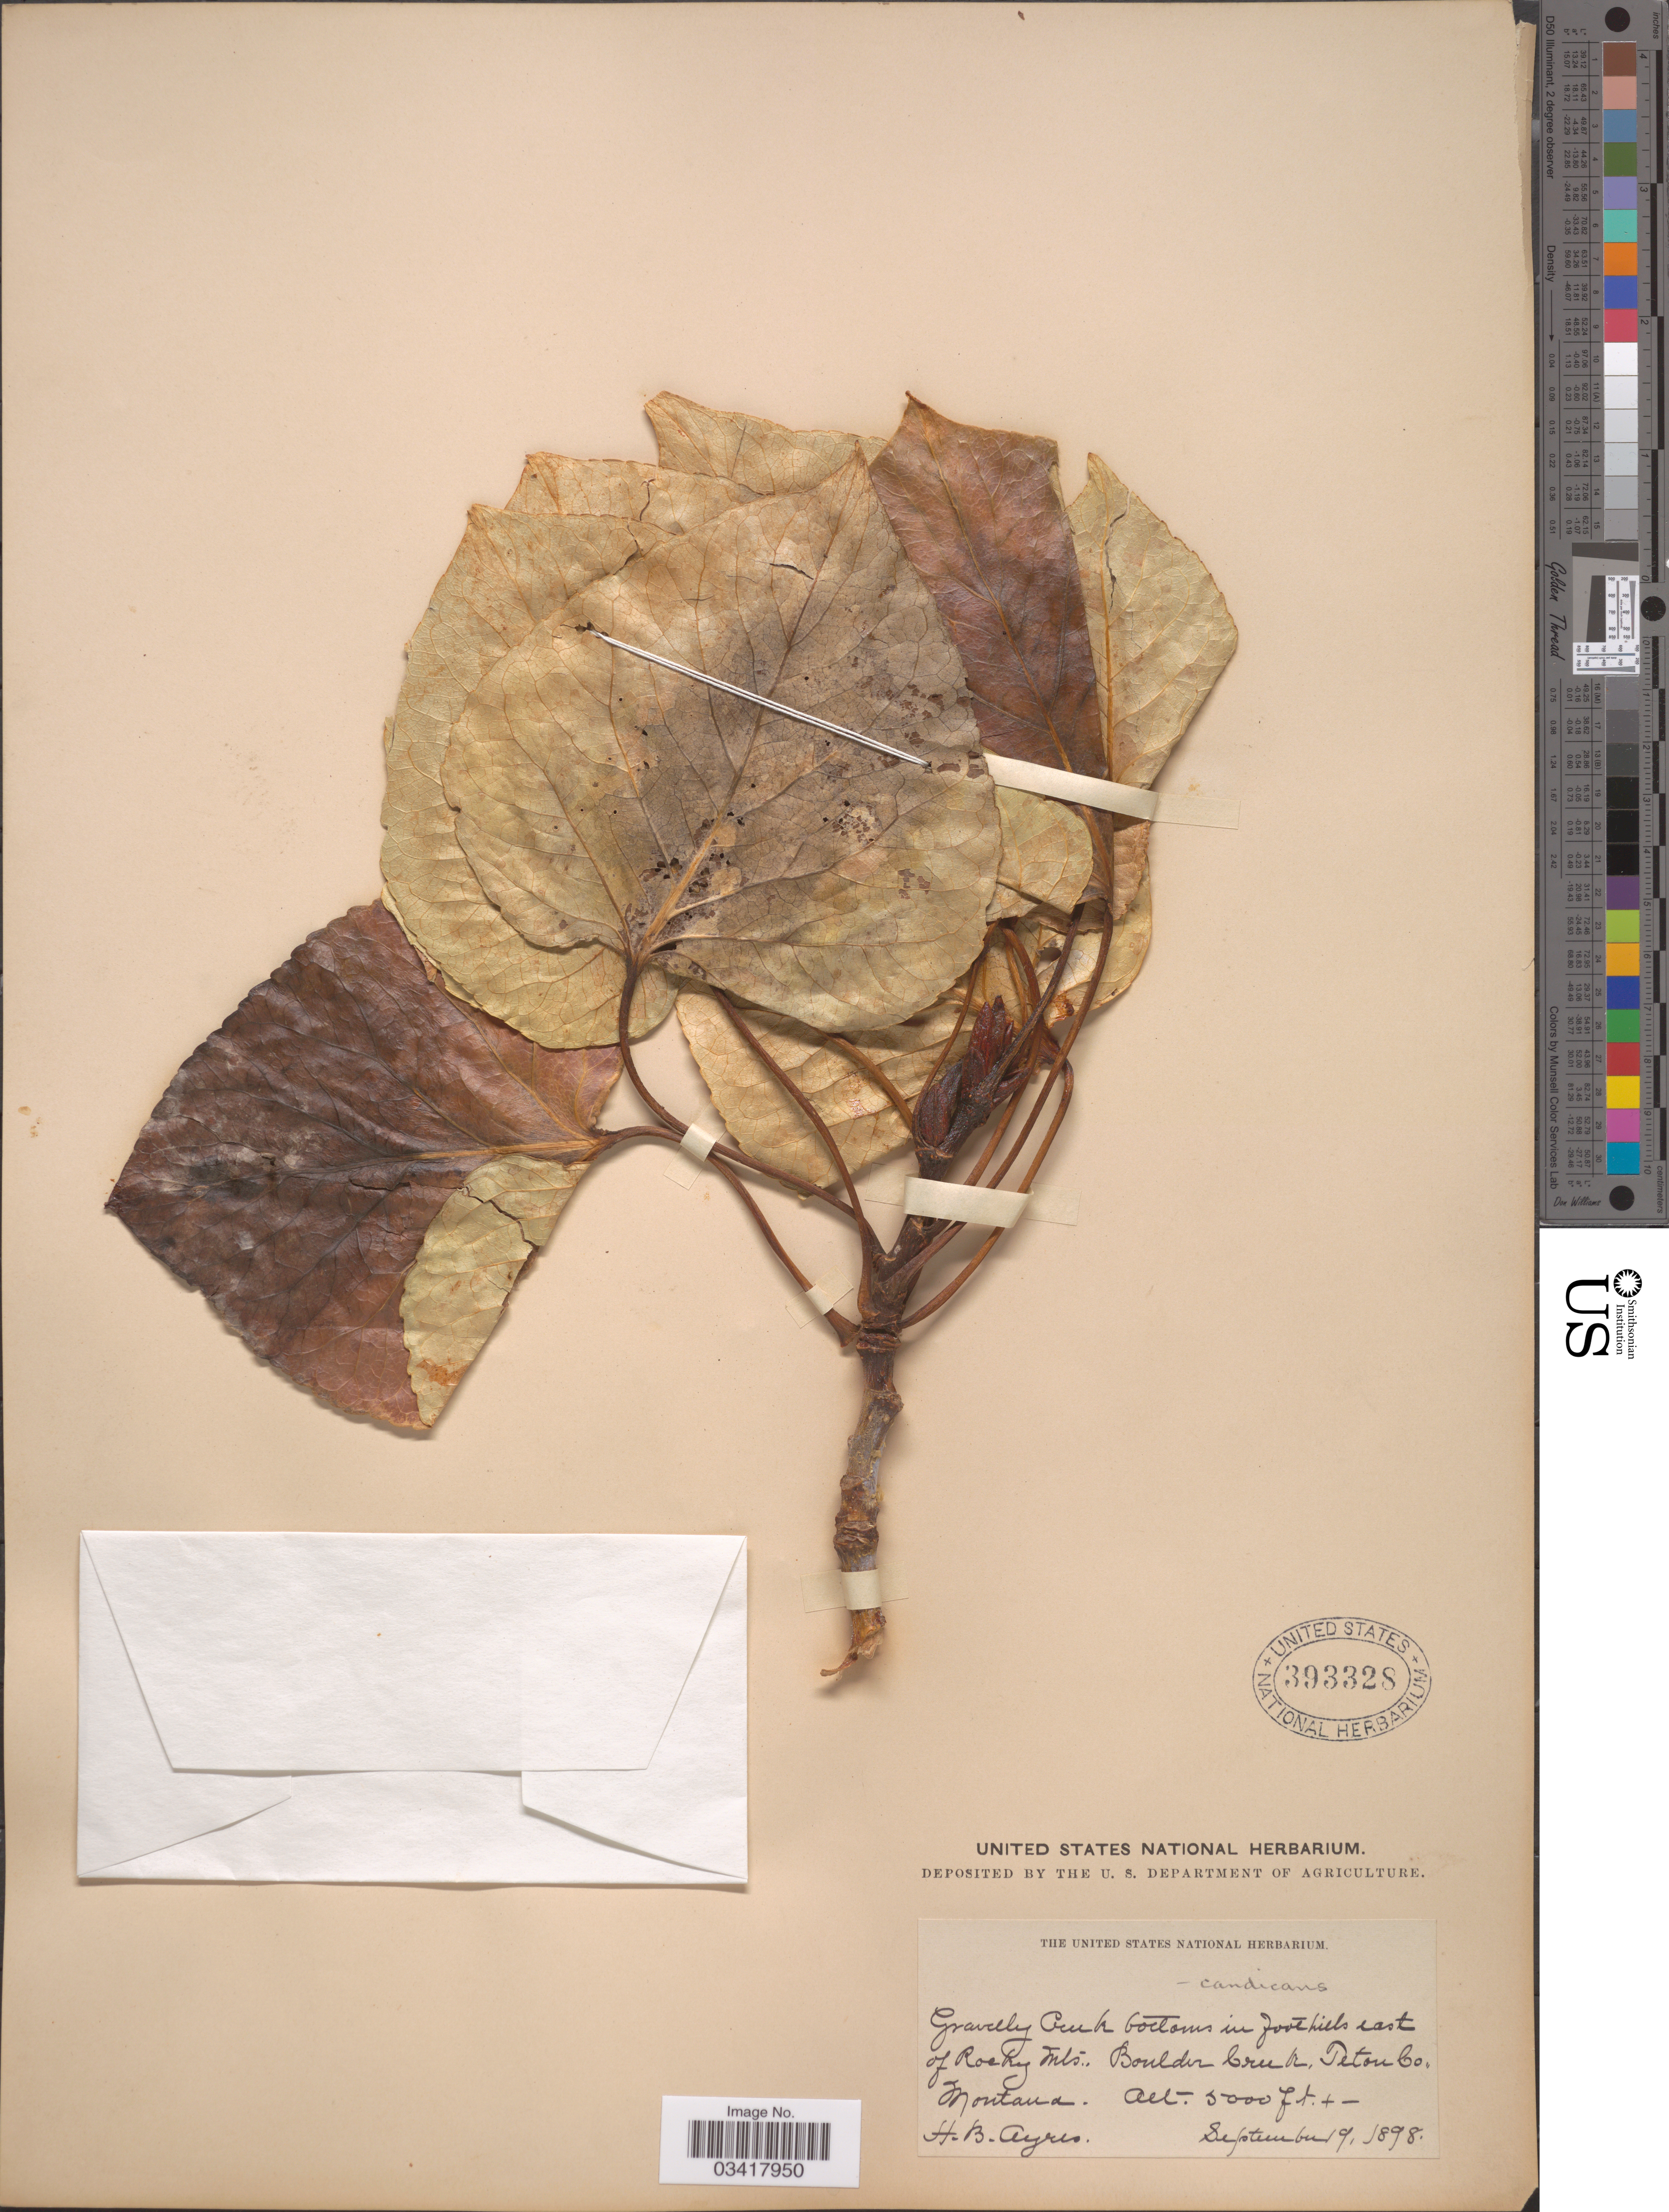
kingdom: Plantae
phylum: Tracheophyta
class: Magnoliopsida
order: Malpighiales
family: Salicaceae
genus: Populus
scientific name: Populus trichocarpa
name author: Torr. & A. Gray ex W. Hook.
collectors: H. Ayres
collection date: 1898-09-19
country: United States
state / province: Montana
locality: Creek bottoms in foothills east of Rocky Mts., Boulder Creek, Teton Co.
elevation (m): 1524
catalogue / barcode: US 393328